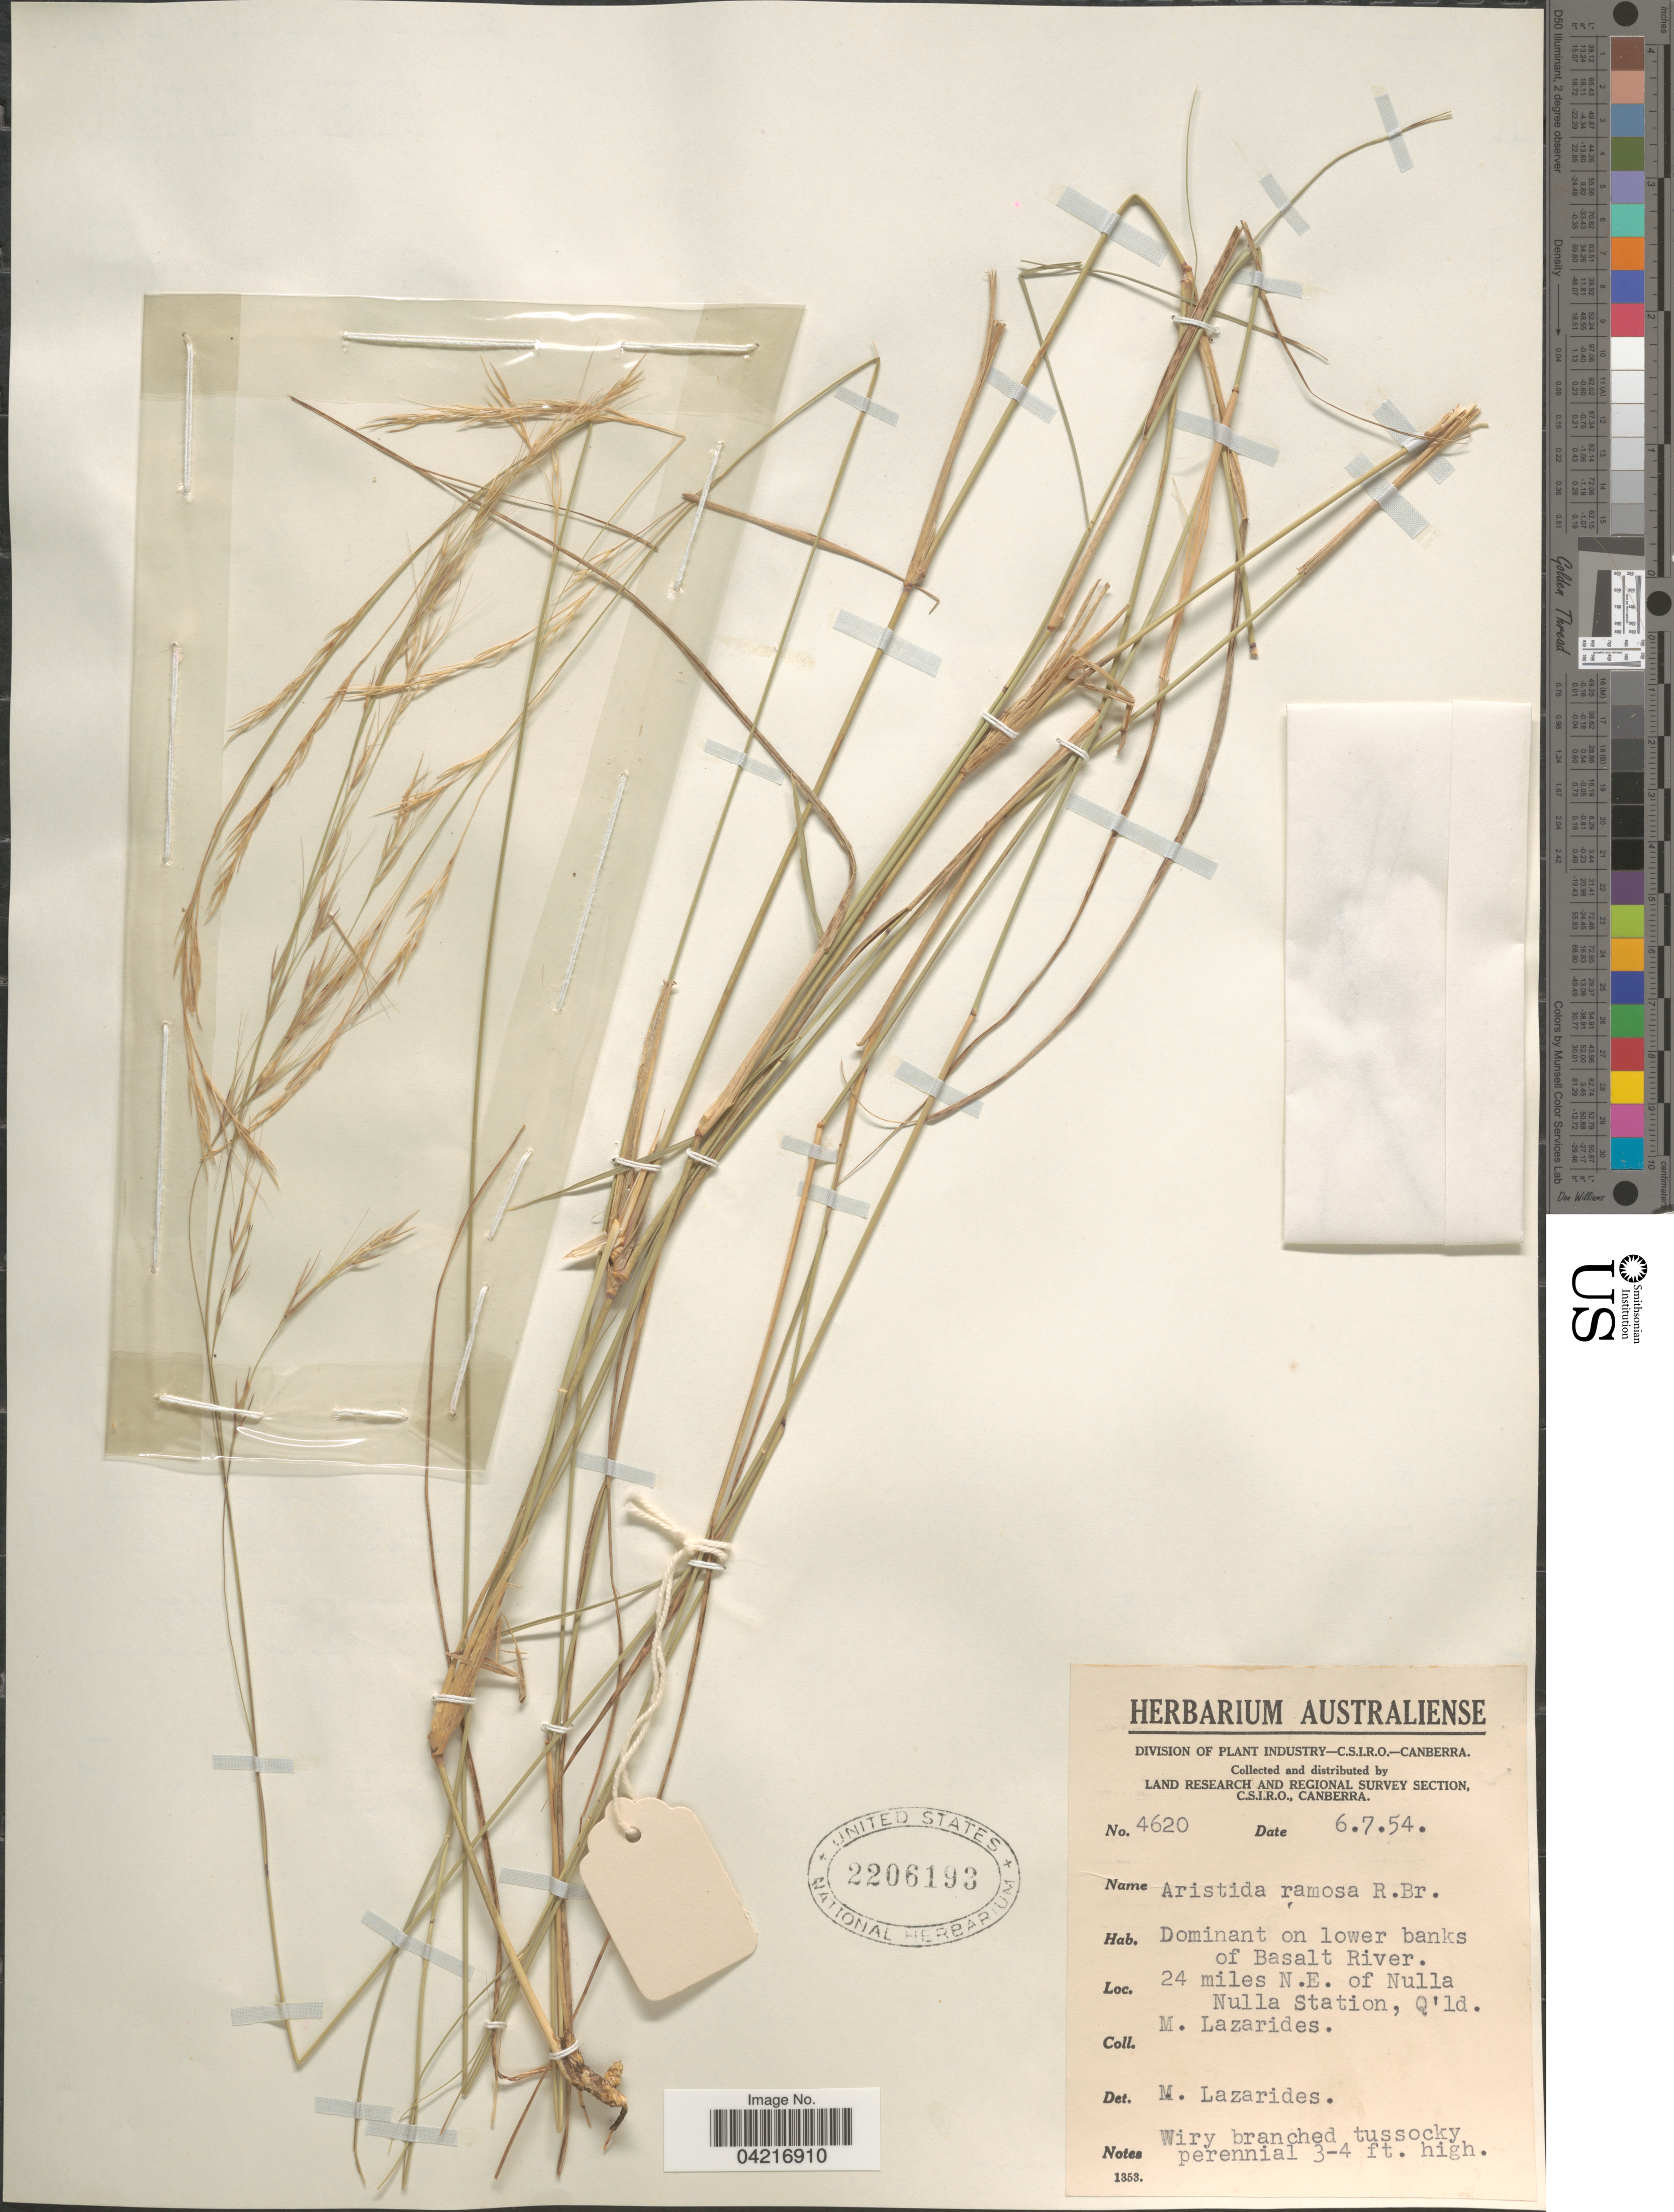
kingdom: Plantae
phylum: Tracheophyta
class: Liliopsida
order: Poales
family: Poaceae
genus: Aristida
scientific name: Aristida ramosa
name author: R. Br.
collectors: M. Lazarides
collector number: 4620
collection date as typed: Transcribed d/m/y: 6/7/54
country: Australia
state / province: Queensland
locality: Land Research and Regional Survey Section, C.S.I.R.O. 24 miles N.E. of Nulla Nulla Station.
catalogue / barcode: US 2206193